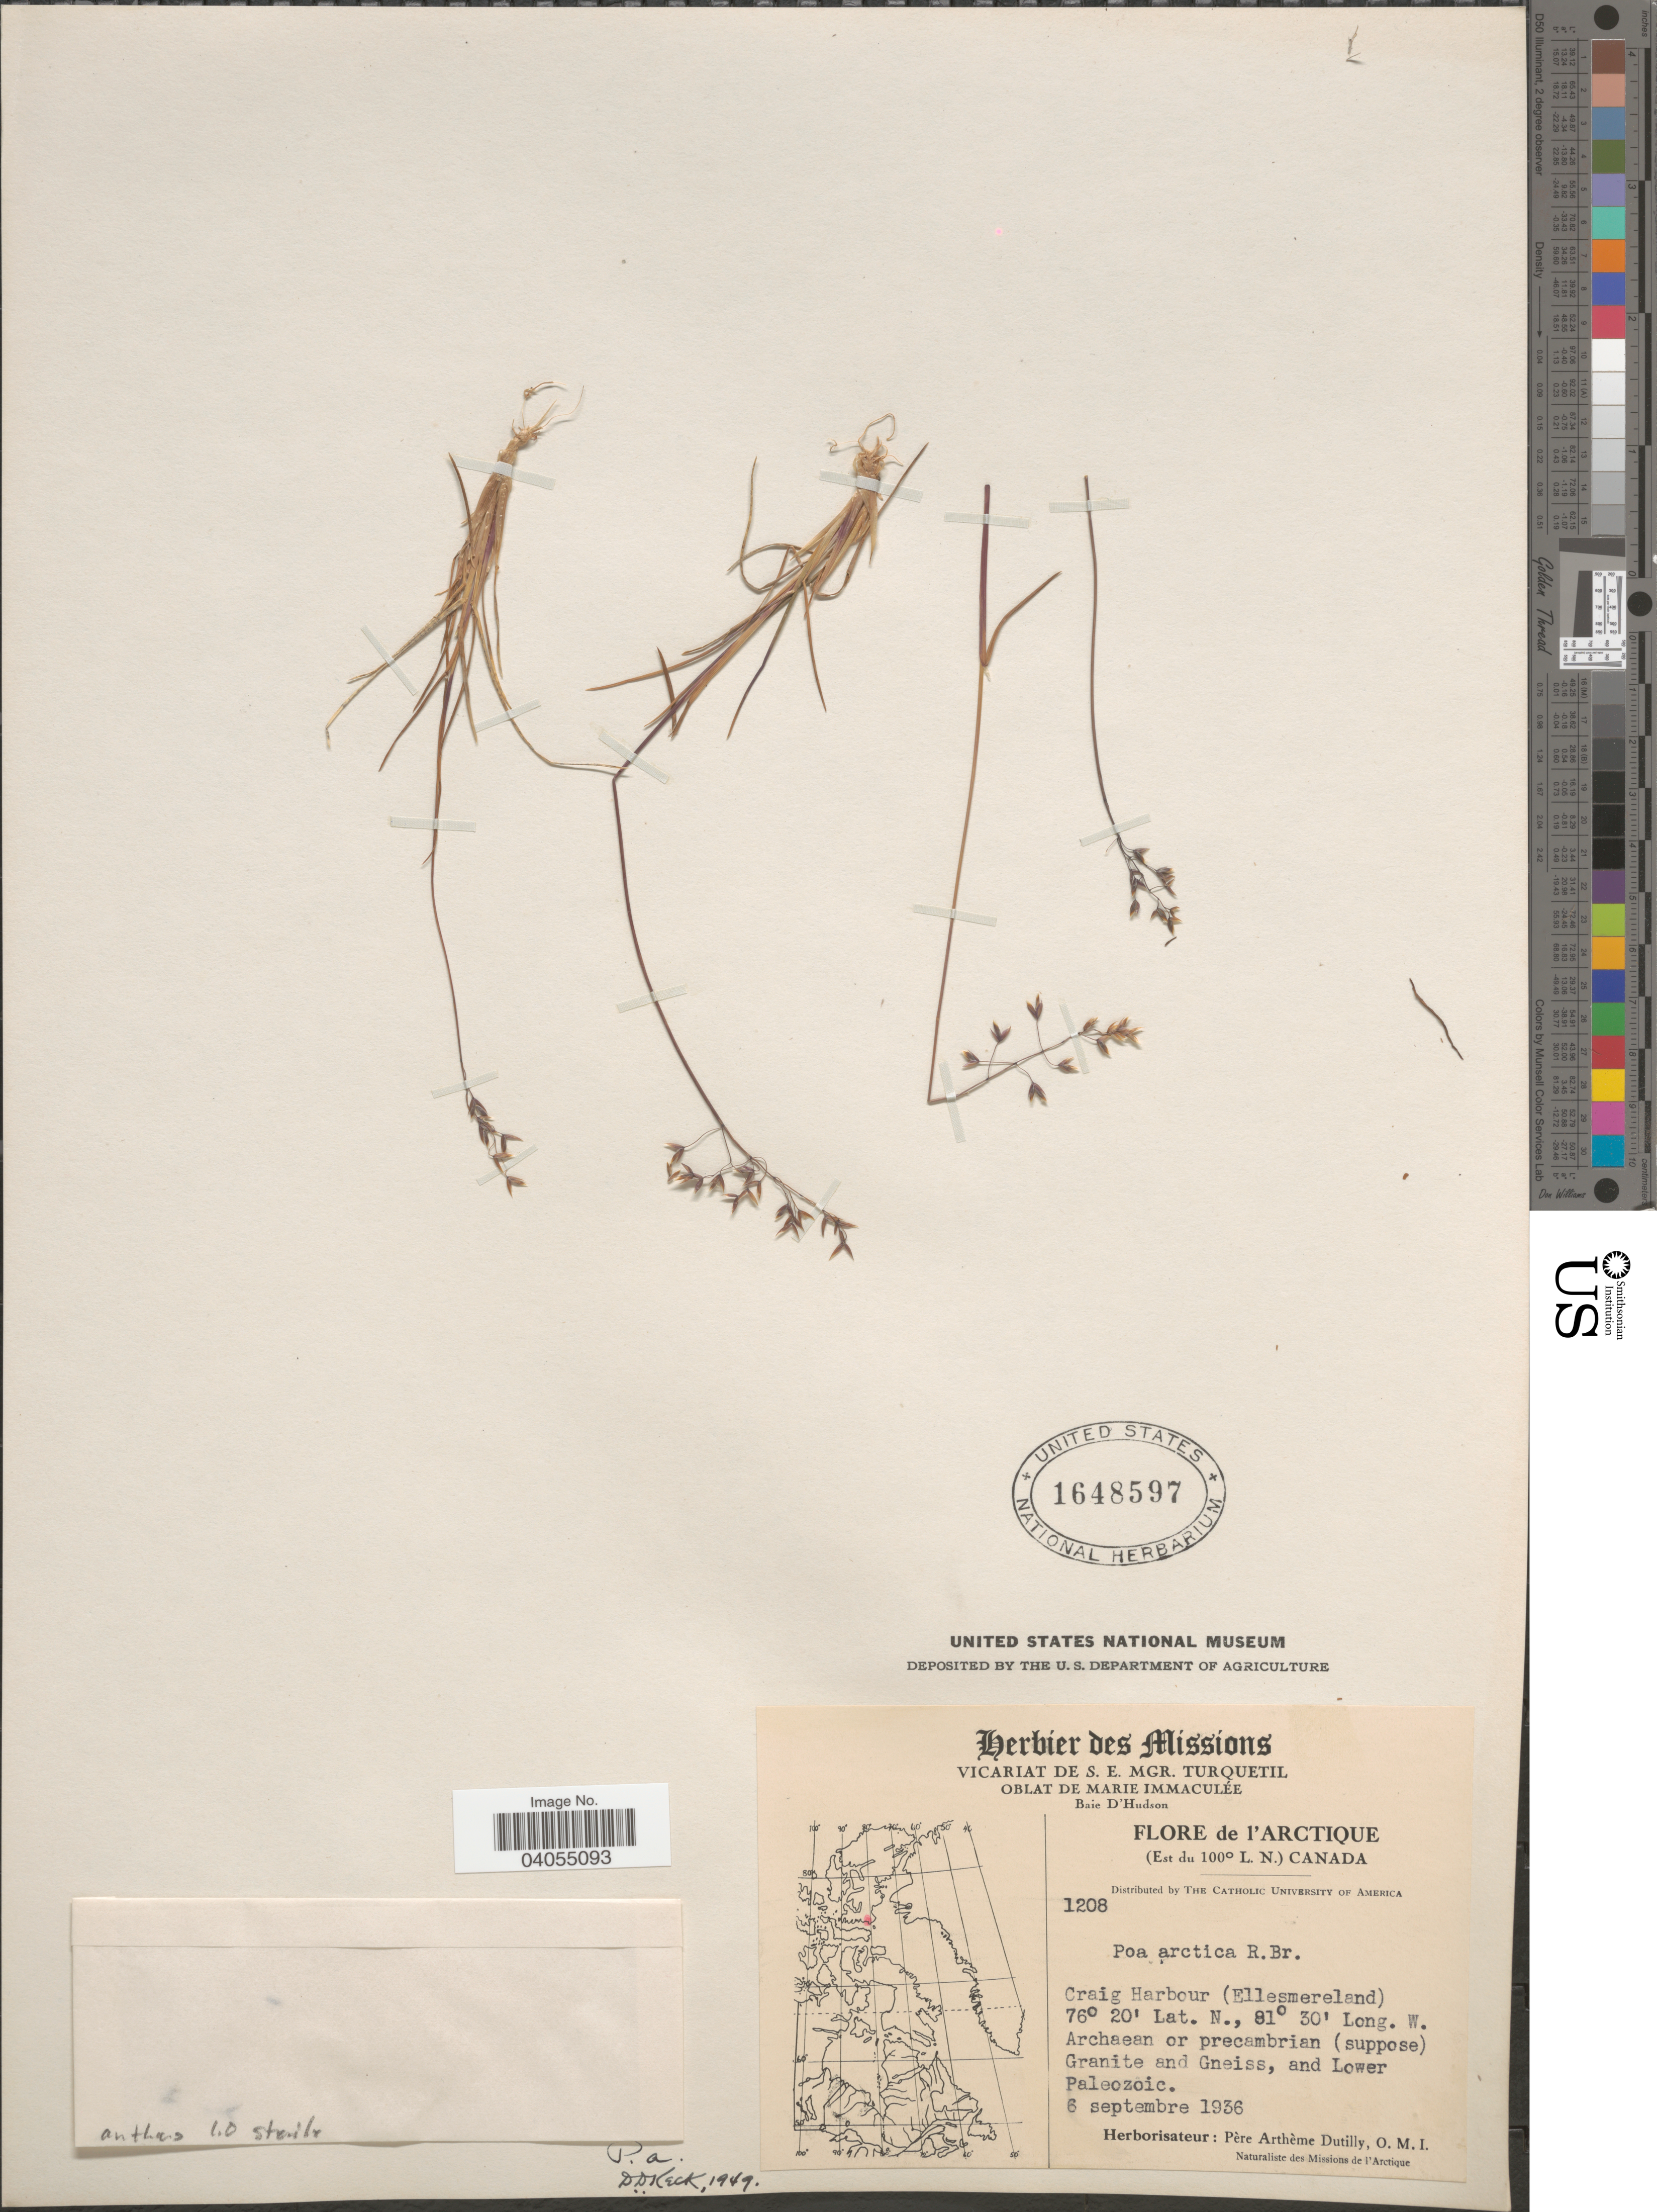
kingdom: Plantae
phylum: Tracheophyta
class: Liliopsida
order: Poales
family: Poaceae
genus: Poa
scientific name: Poa arctica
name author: R. Br.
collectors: P. Dutilly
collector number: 1208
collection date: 1936-09-06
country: Canada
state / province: Nunavut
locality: Arctique (Est du 100° L. N.) Canada. Craig Harbour (Ellesmereland).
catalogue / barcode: US 1648597